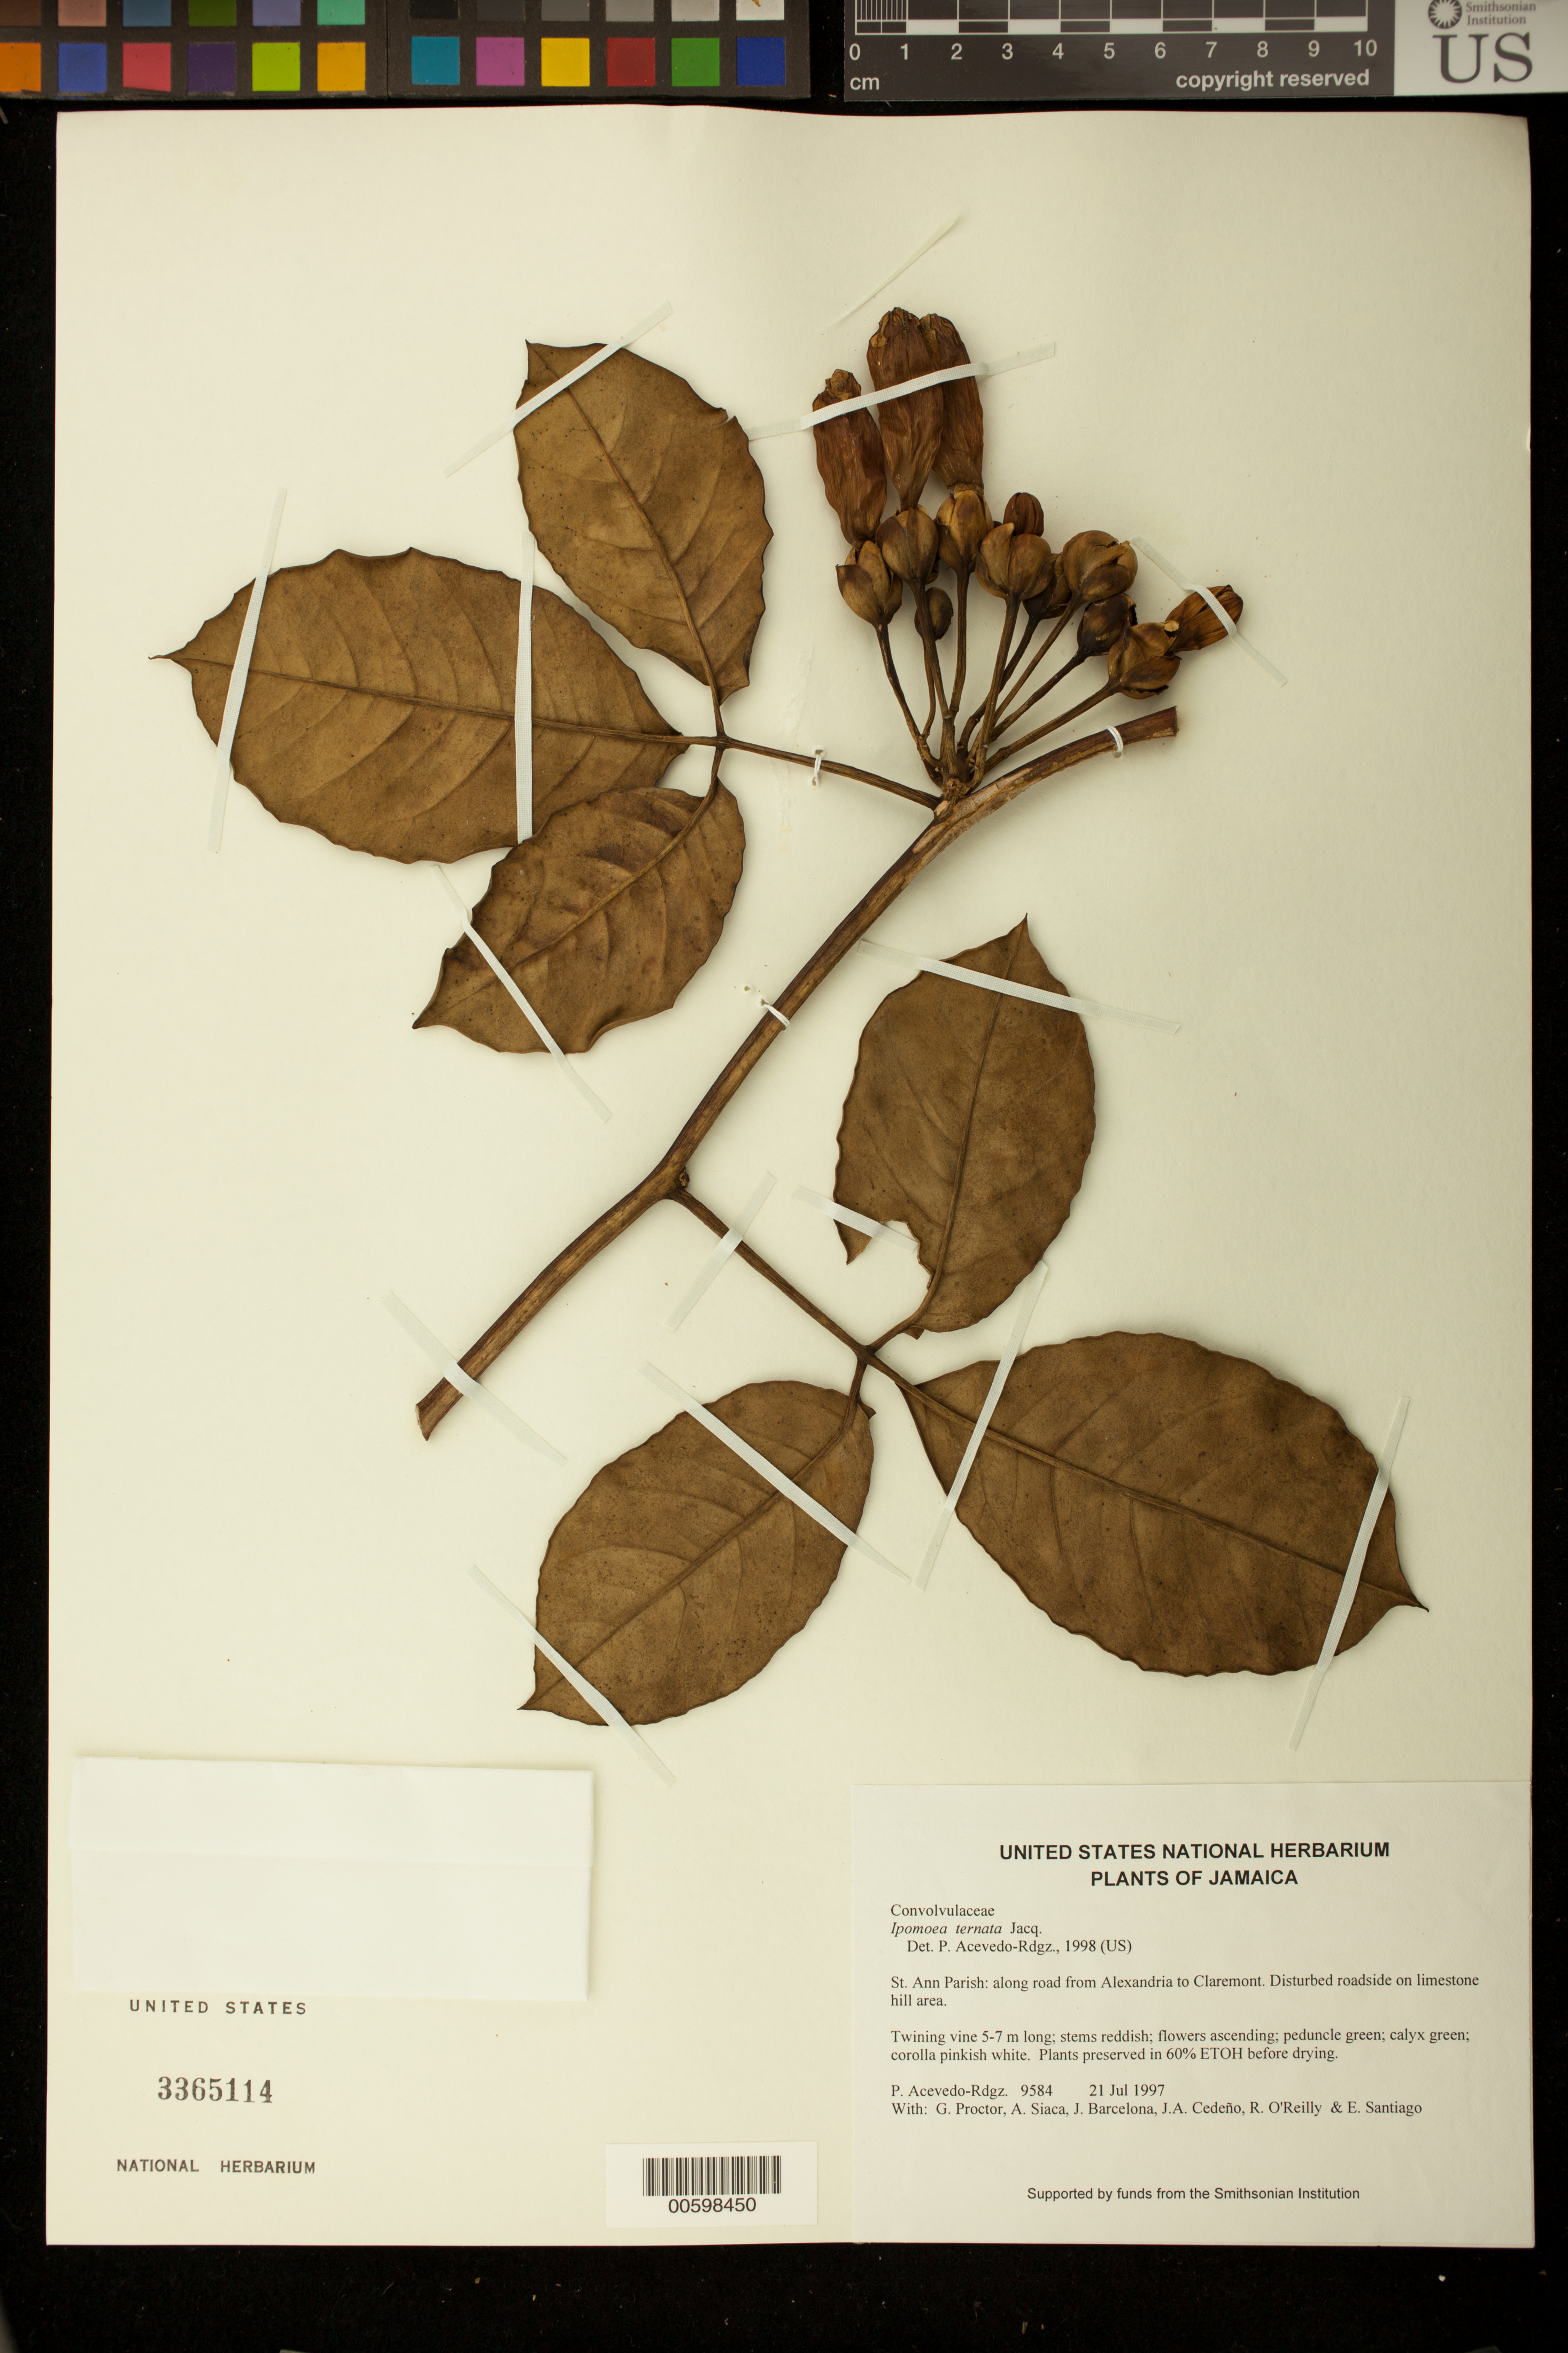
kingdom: Plantae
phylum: Tracheophyta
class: Magnoliopsida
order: Solanales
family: Convolvulaceae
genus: Ipomoea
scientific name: Ipomoea ternata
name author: Jacq.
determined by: Acevedo-Rodríguez, P., (BOT), Smithsonian Institution - National Museum of Natural History (UNITED STATES)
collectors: P. Acevedo-Rodr., G. R. Proctor, A. Siaca, J. Barcelona, J. A. Cedeño M. & R. O'Reilly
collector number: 9584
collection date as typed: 21 Jul 1997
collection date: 1997-07-21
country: Jamaica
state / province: Saint Ann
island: Jamaica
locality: St. Ann Parish: along road from Alexandria to Claremont.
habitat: Disturbed roadside on limestone hill area.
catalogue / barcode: US 3365114